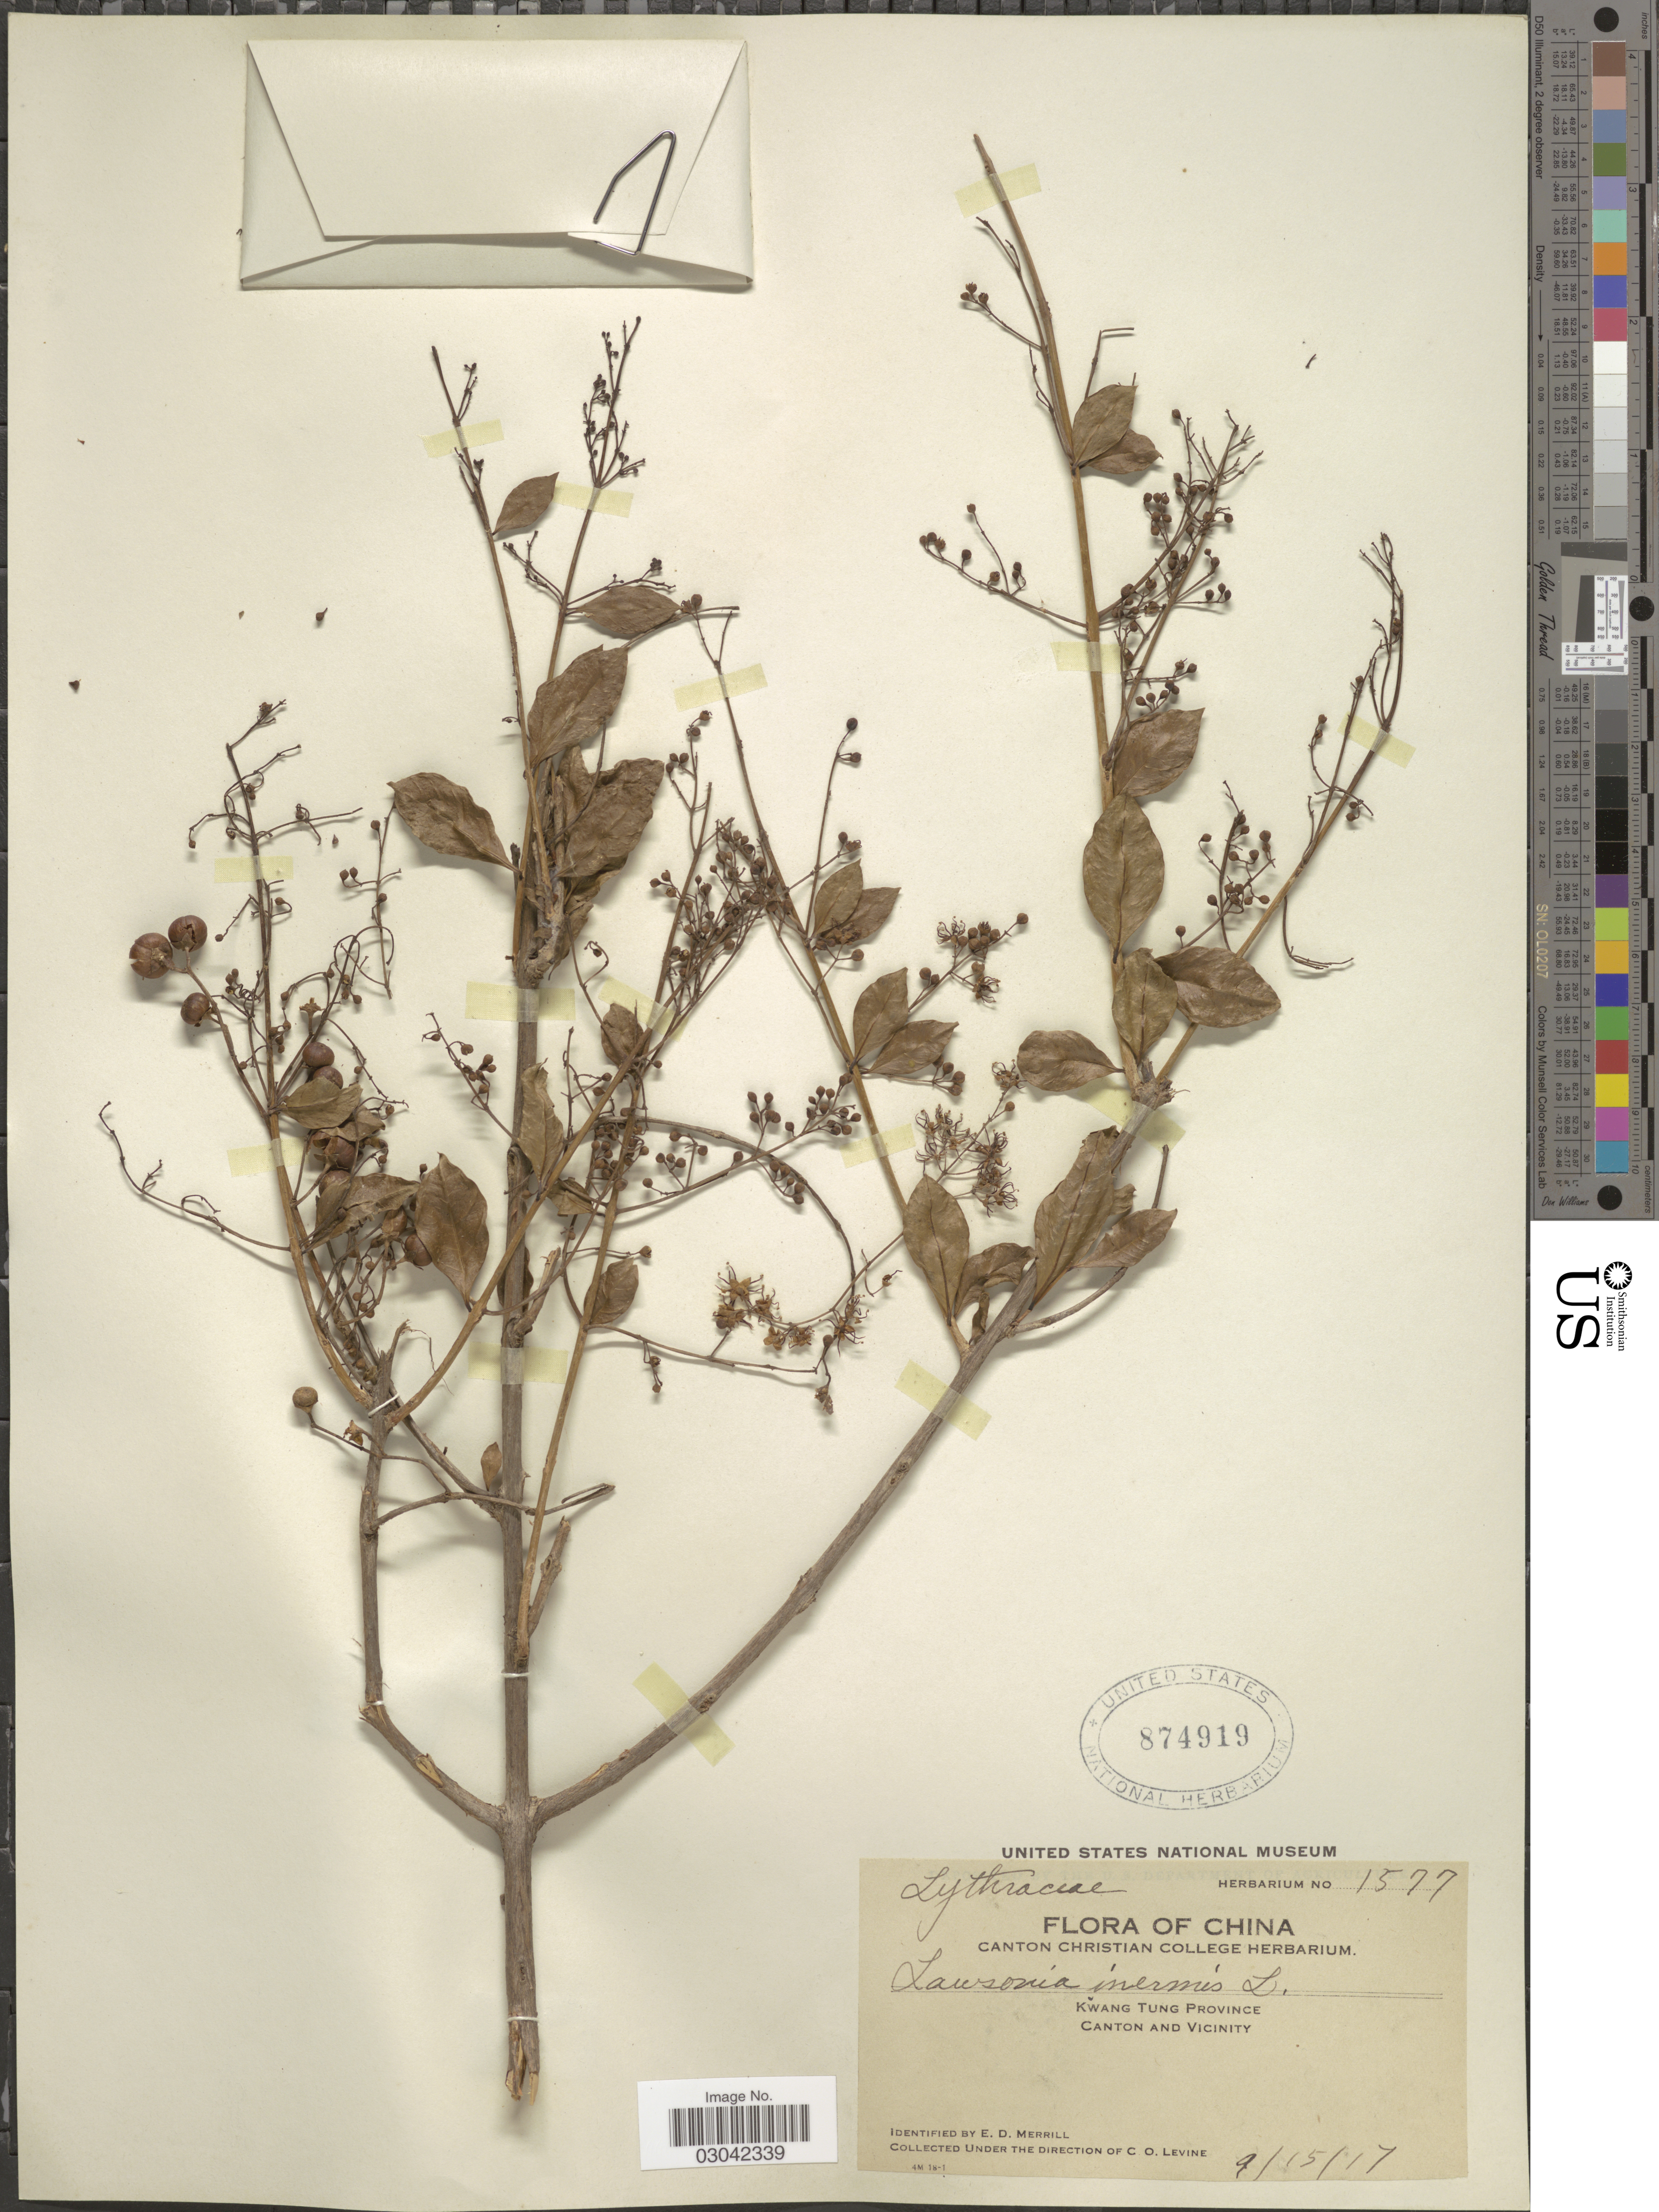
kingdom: Plantae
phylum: Tracheophyta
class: Magnoliopsida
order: Myrtales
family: Lythraceae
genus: Lawsonia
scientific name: Lawsonia inermis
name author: L.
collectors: C. O. Levine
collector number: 1577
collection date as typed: Transcribed d/m/y: 15/9/17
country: China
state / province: Guangdong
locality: Kwang Tung Province. Canton and vicinity.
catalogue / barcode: US 874919